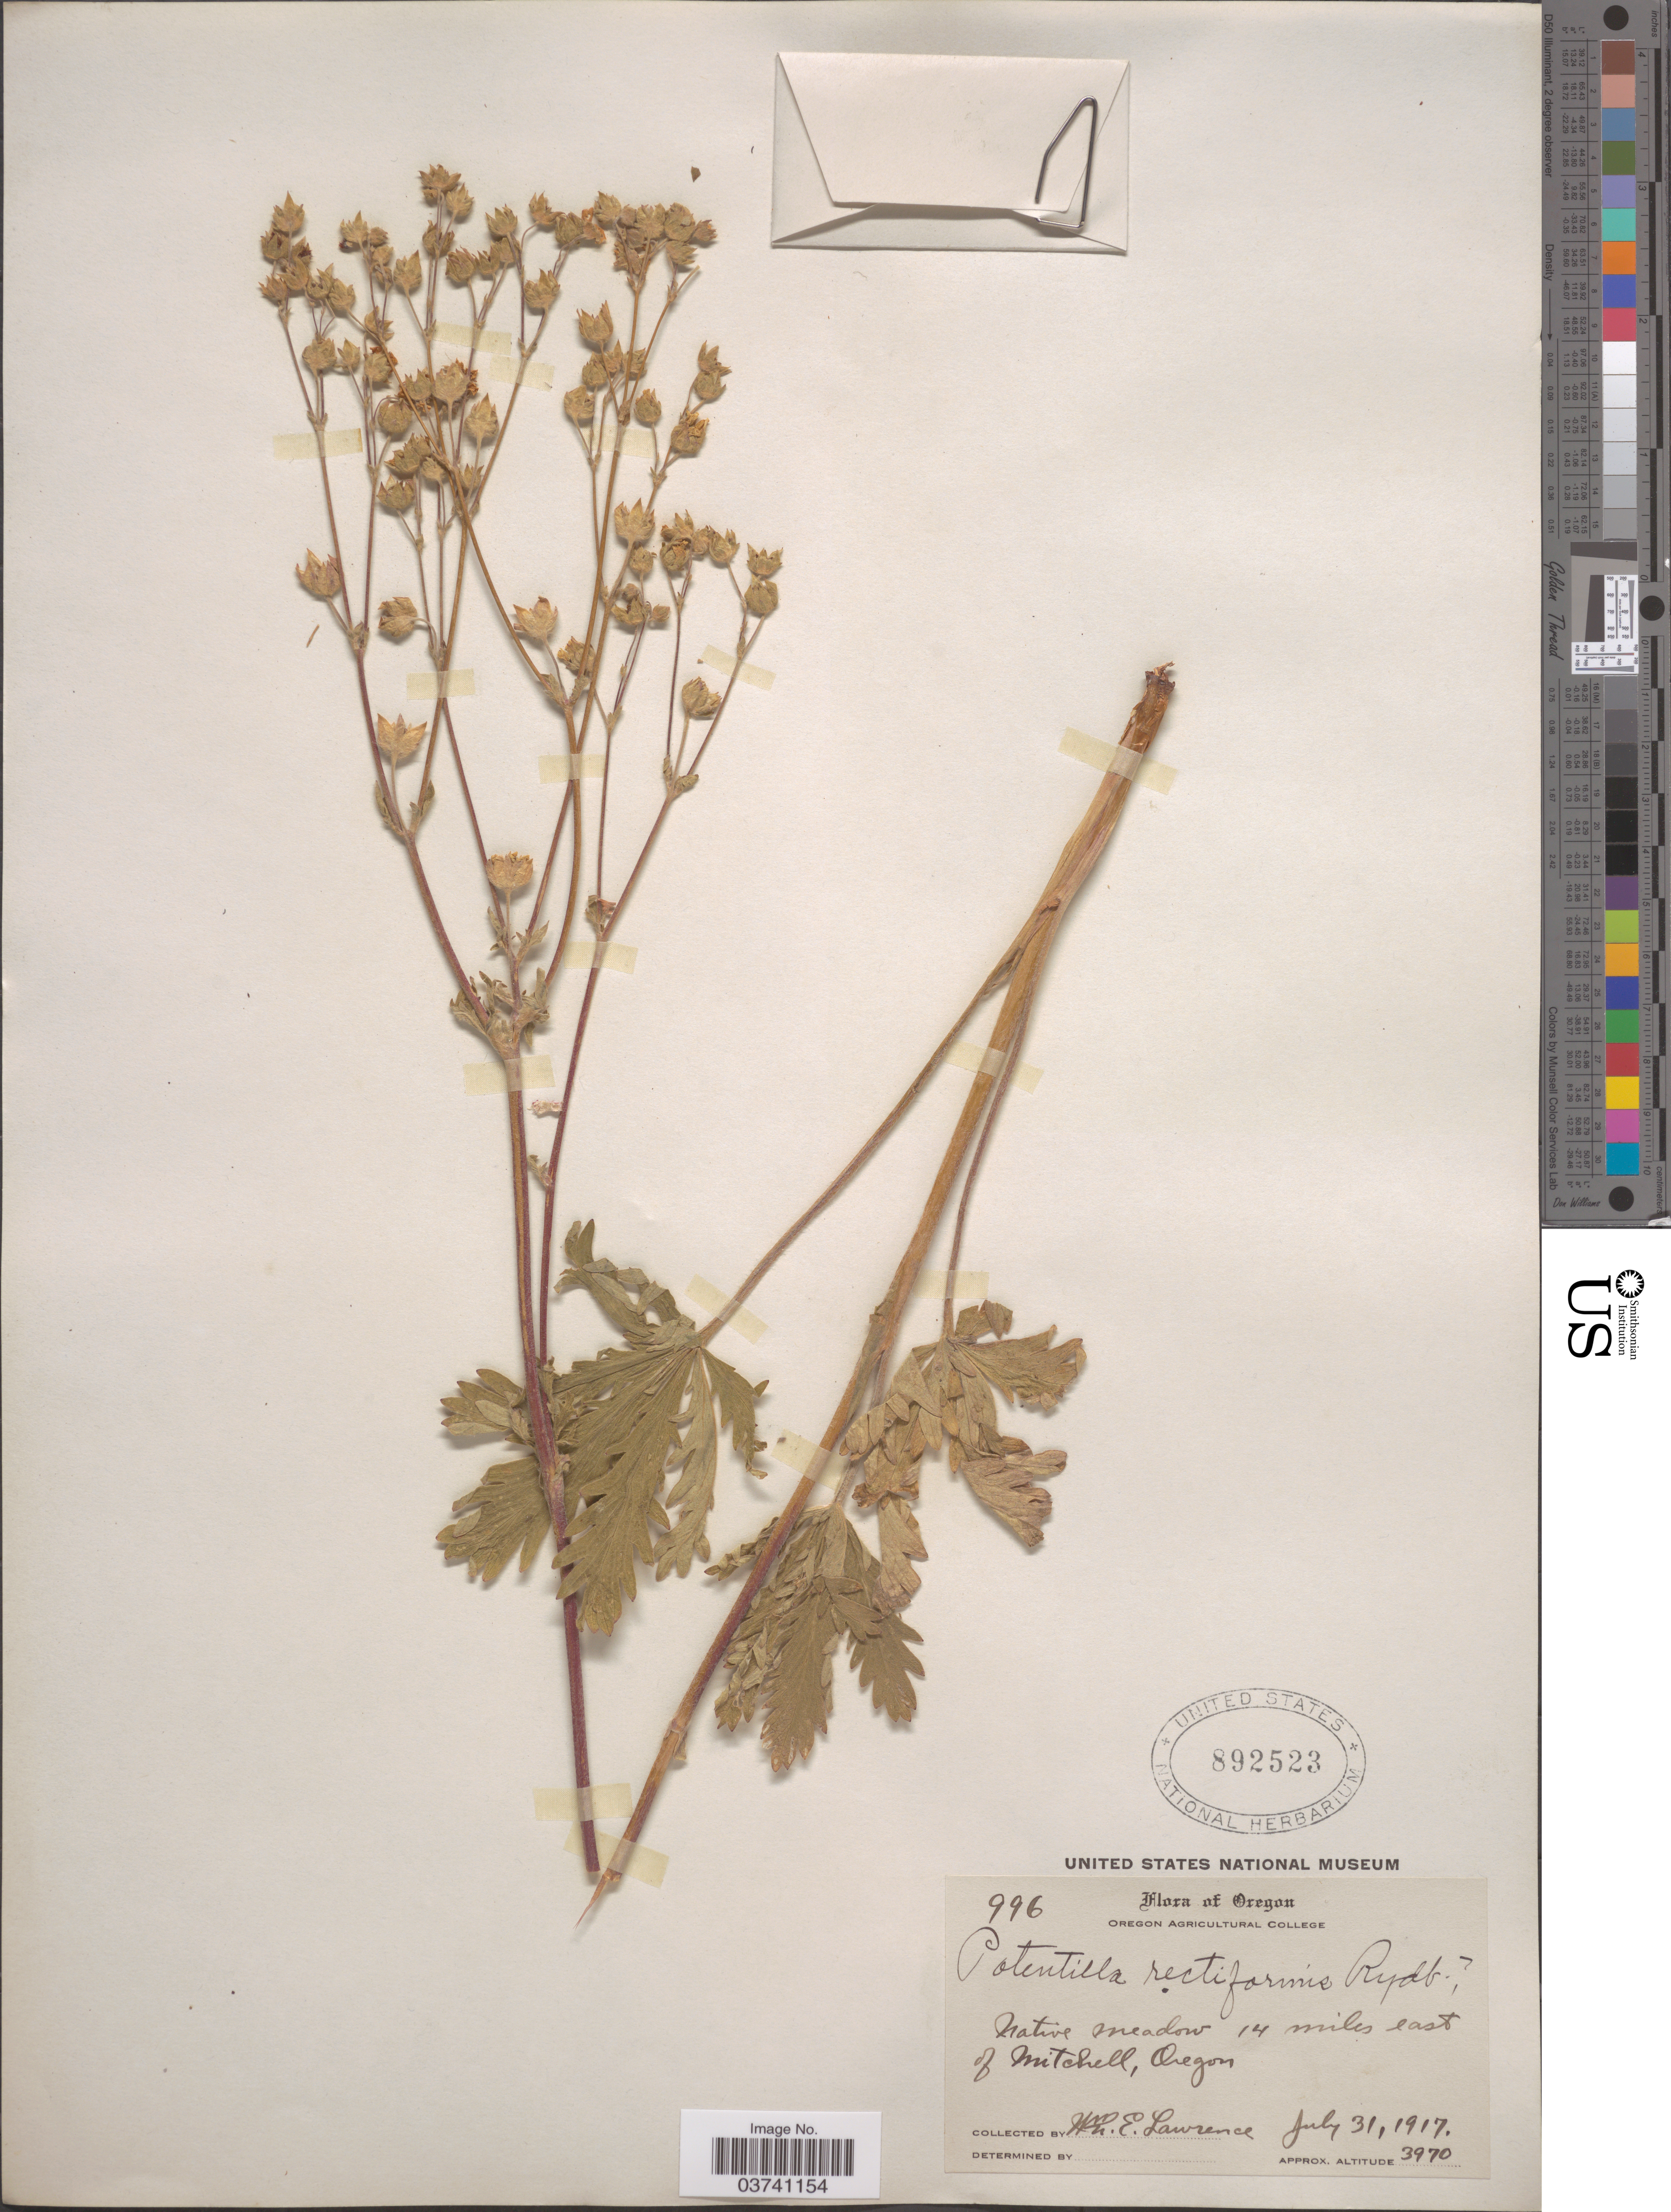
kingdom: Plantae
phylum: Tracheophyta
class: Magnoliopsida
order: Rosales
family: Rosaceae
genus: Potentilla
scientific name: Potentilla rectiformis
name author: Rydb.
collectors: W. Lawrence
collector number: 996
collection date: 1917-07-31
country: United States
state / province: Oregon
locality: Native meadow 14 miles east of Mitchell.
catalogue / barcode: US 892523